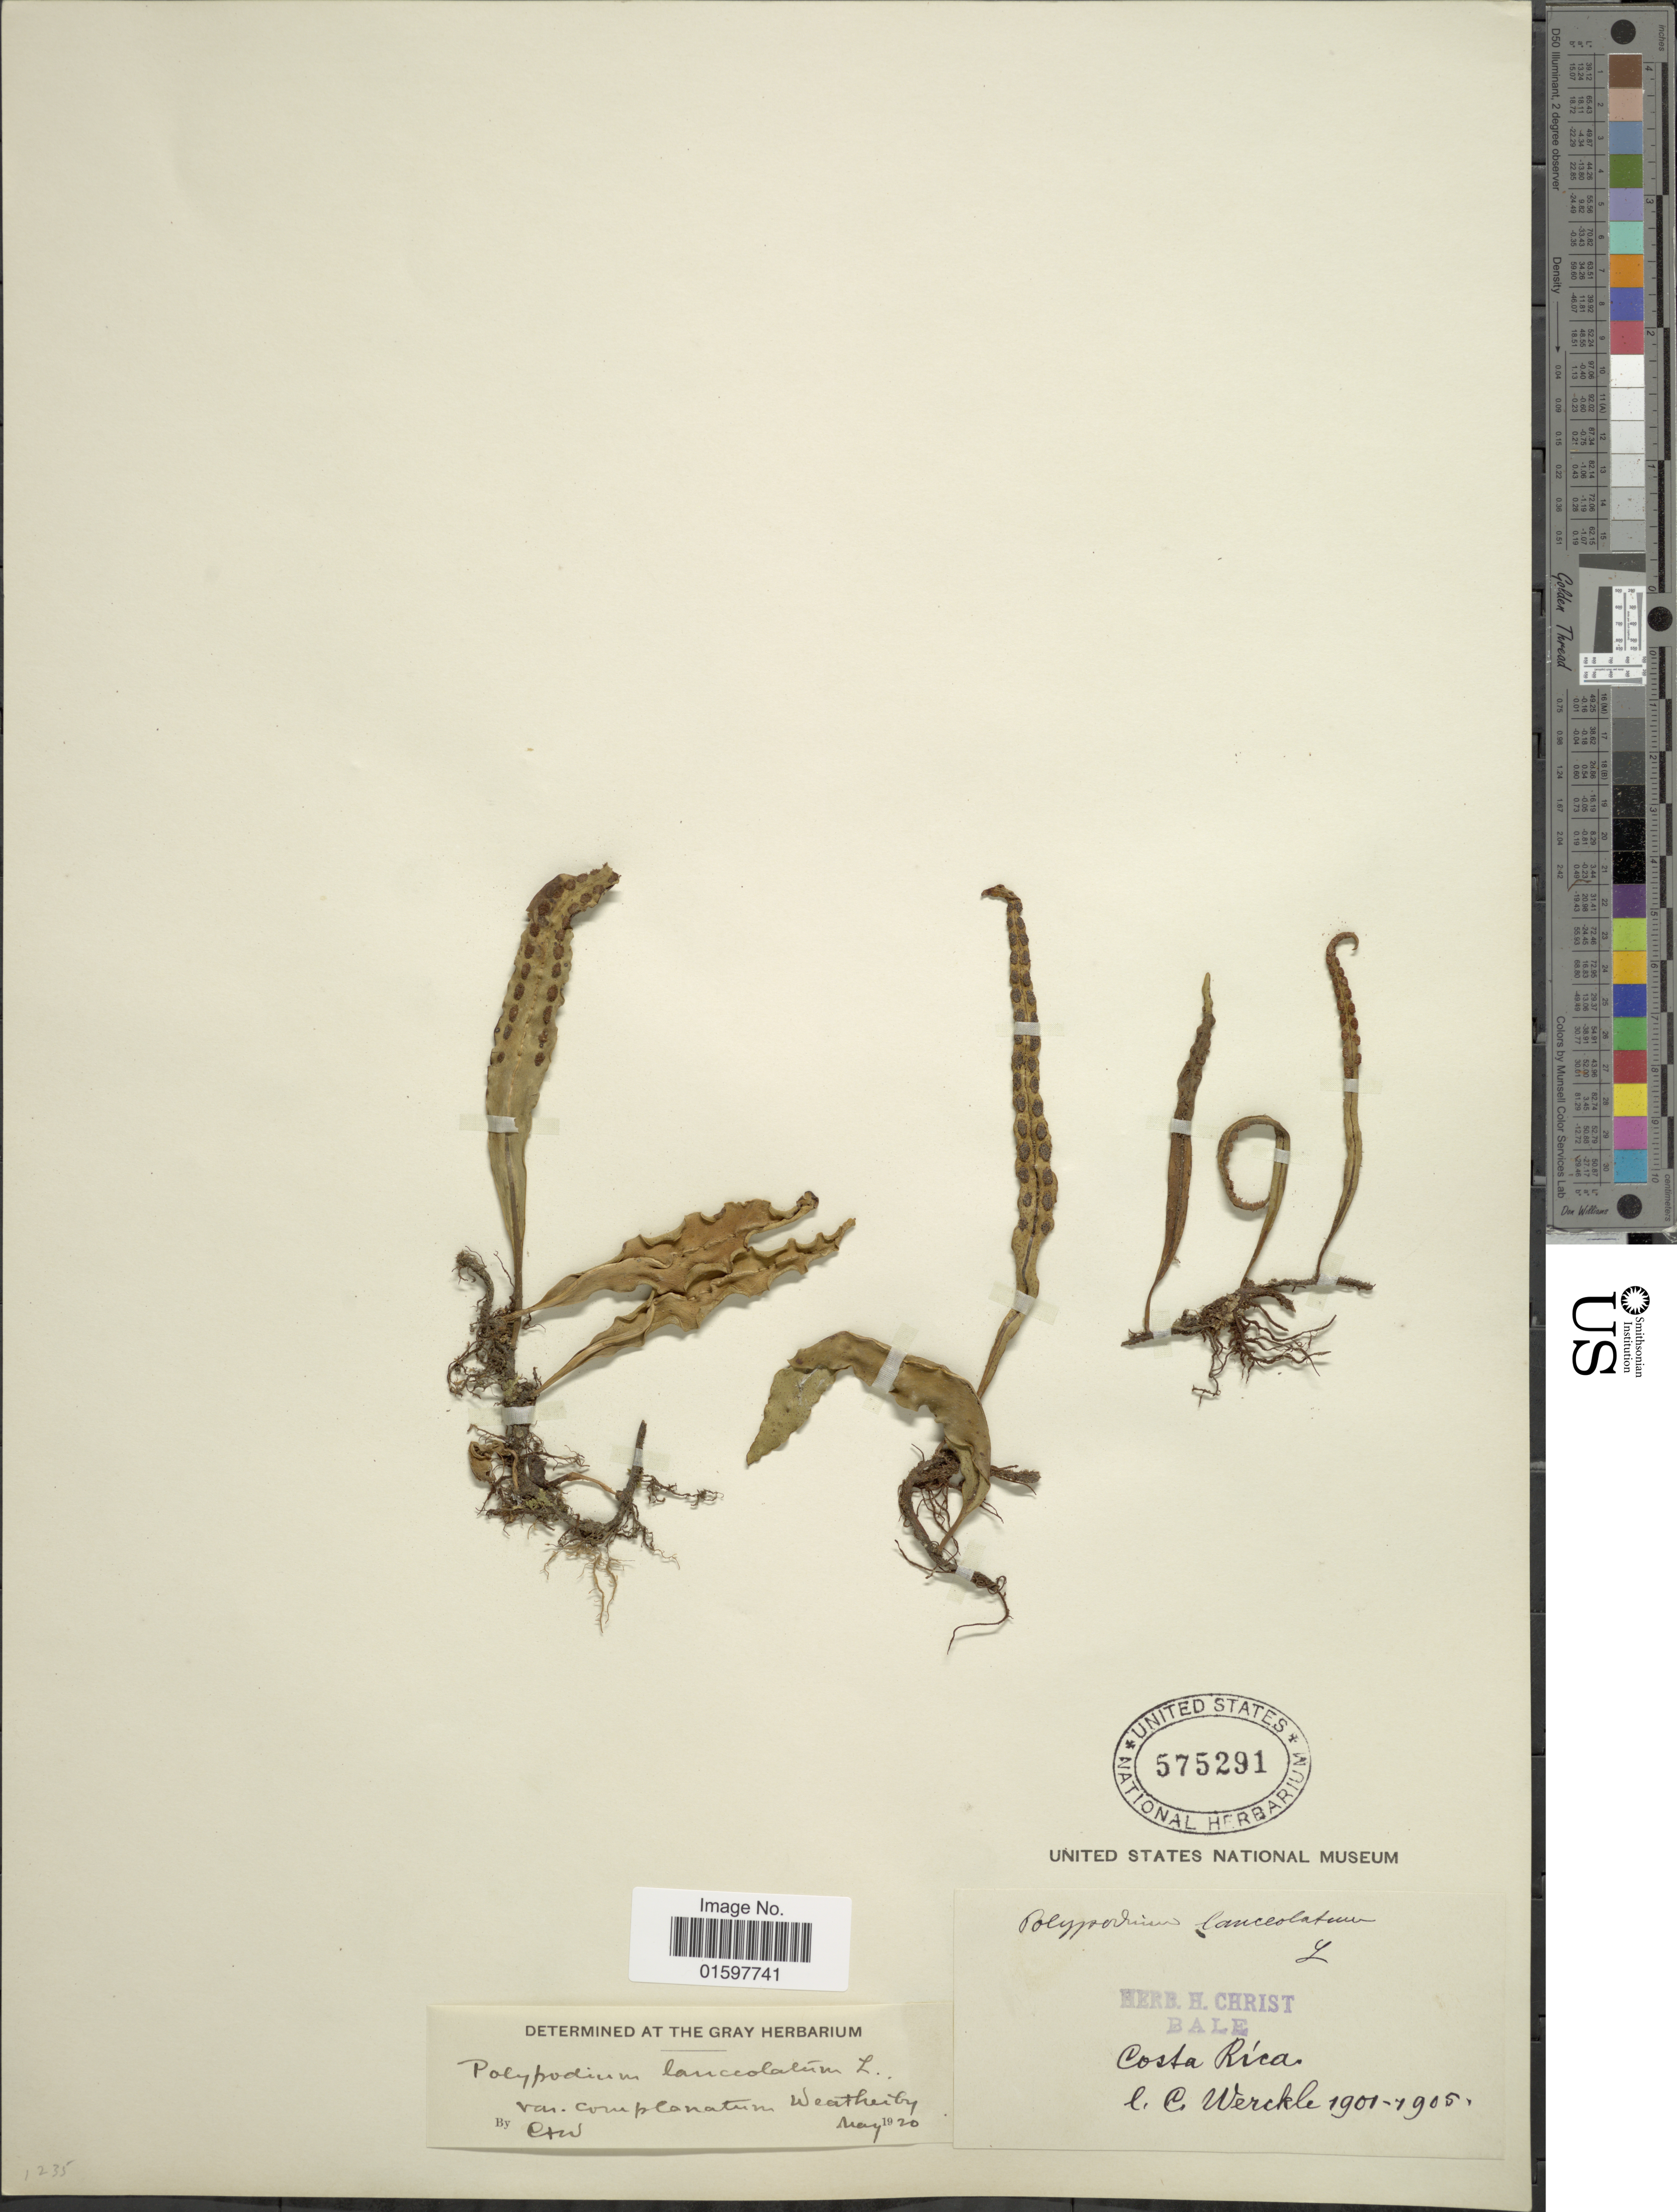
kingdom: Plantae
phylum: Tracheophyta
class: Polypodiopsida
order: Polypodiales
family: Polypodiaceae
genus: Pleopeltis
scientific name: Pleopeltis macrocarpa var. complanata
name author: (Weath.) Lellinger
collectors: C. C Wercklé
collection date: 1901/1905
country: Costa Rica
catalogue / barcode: US 575291